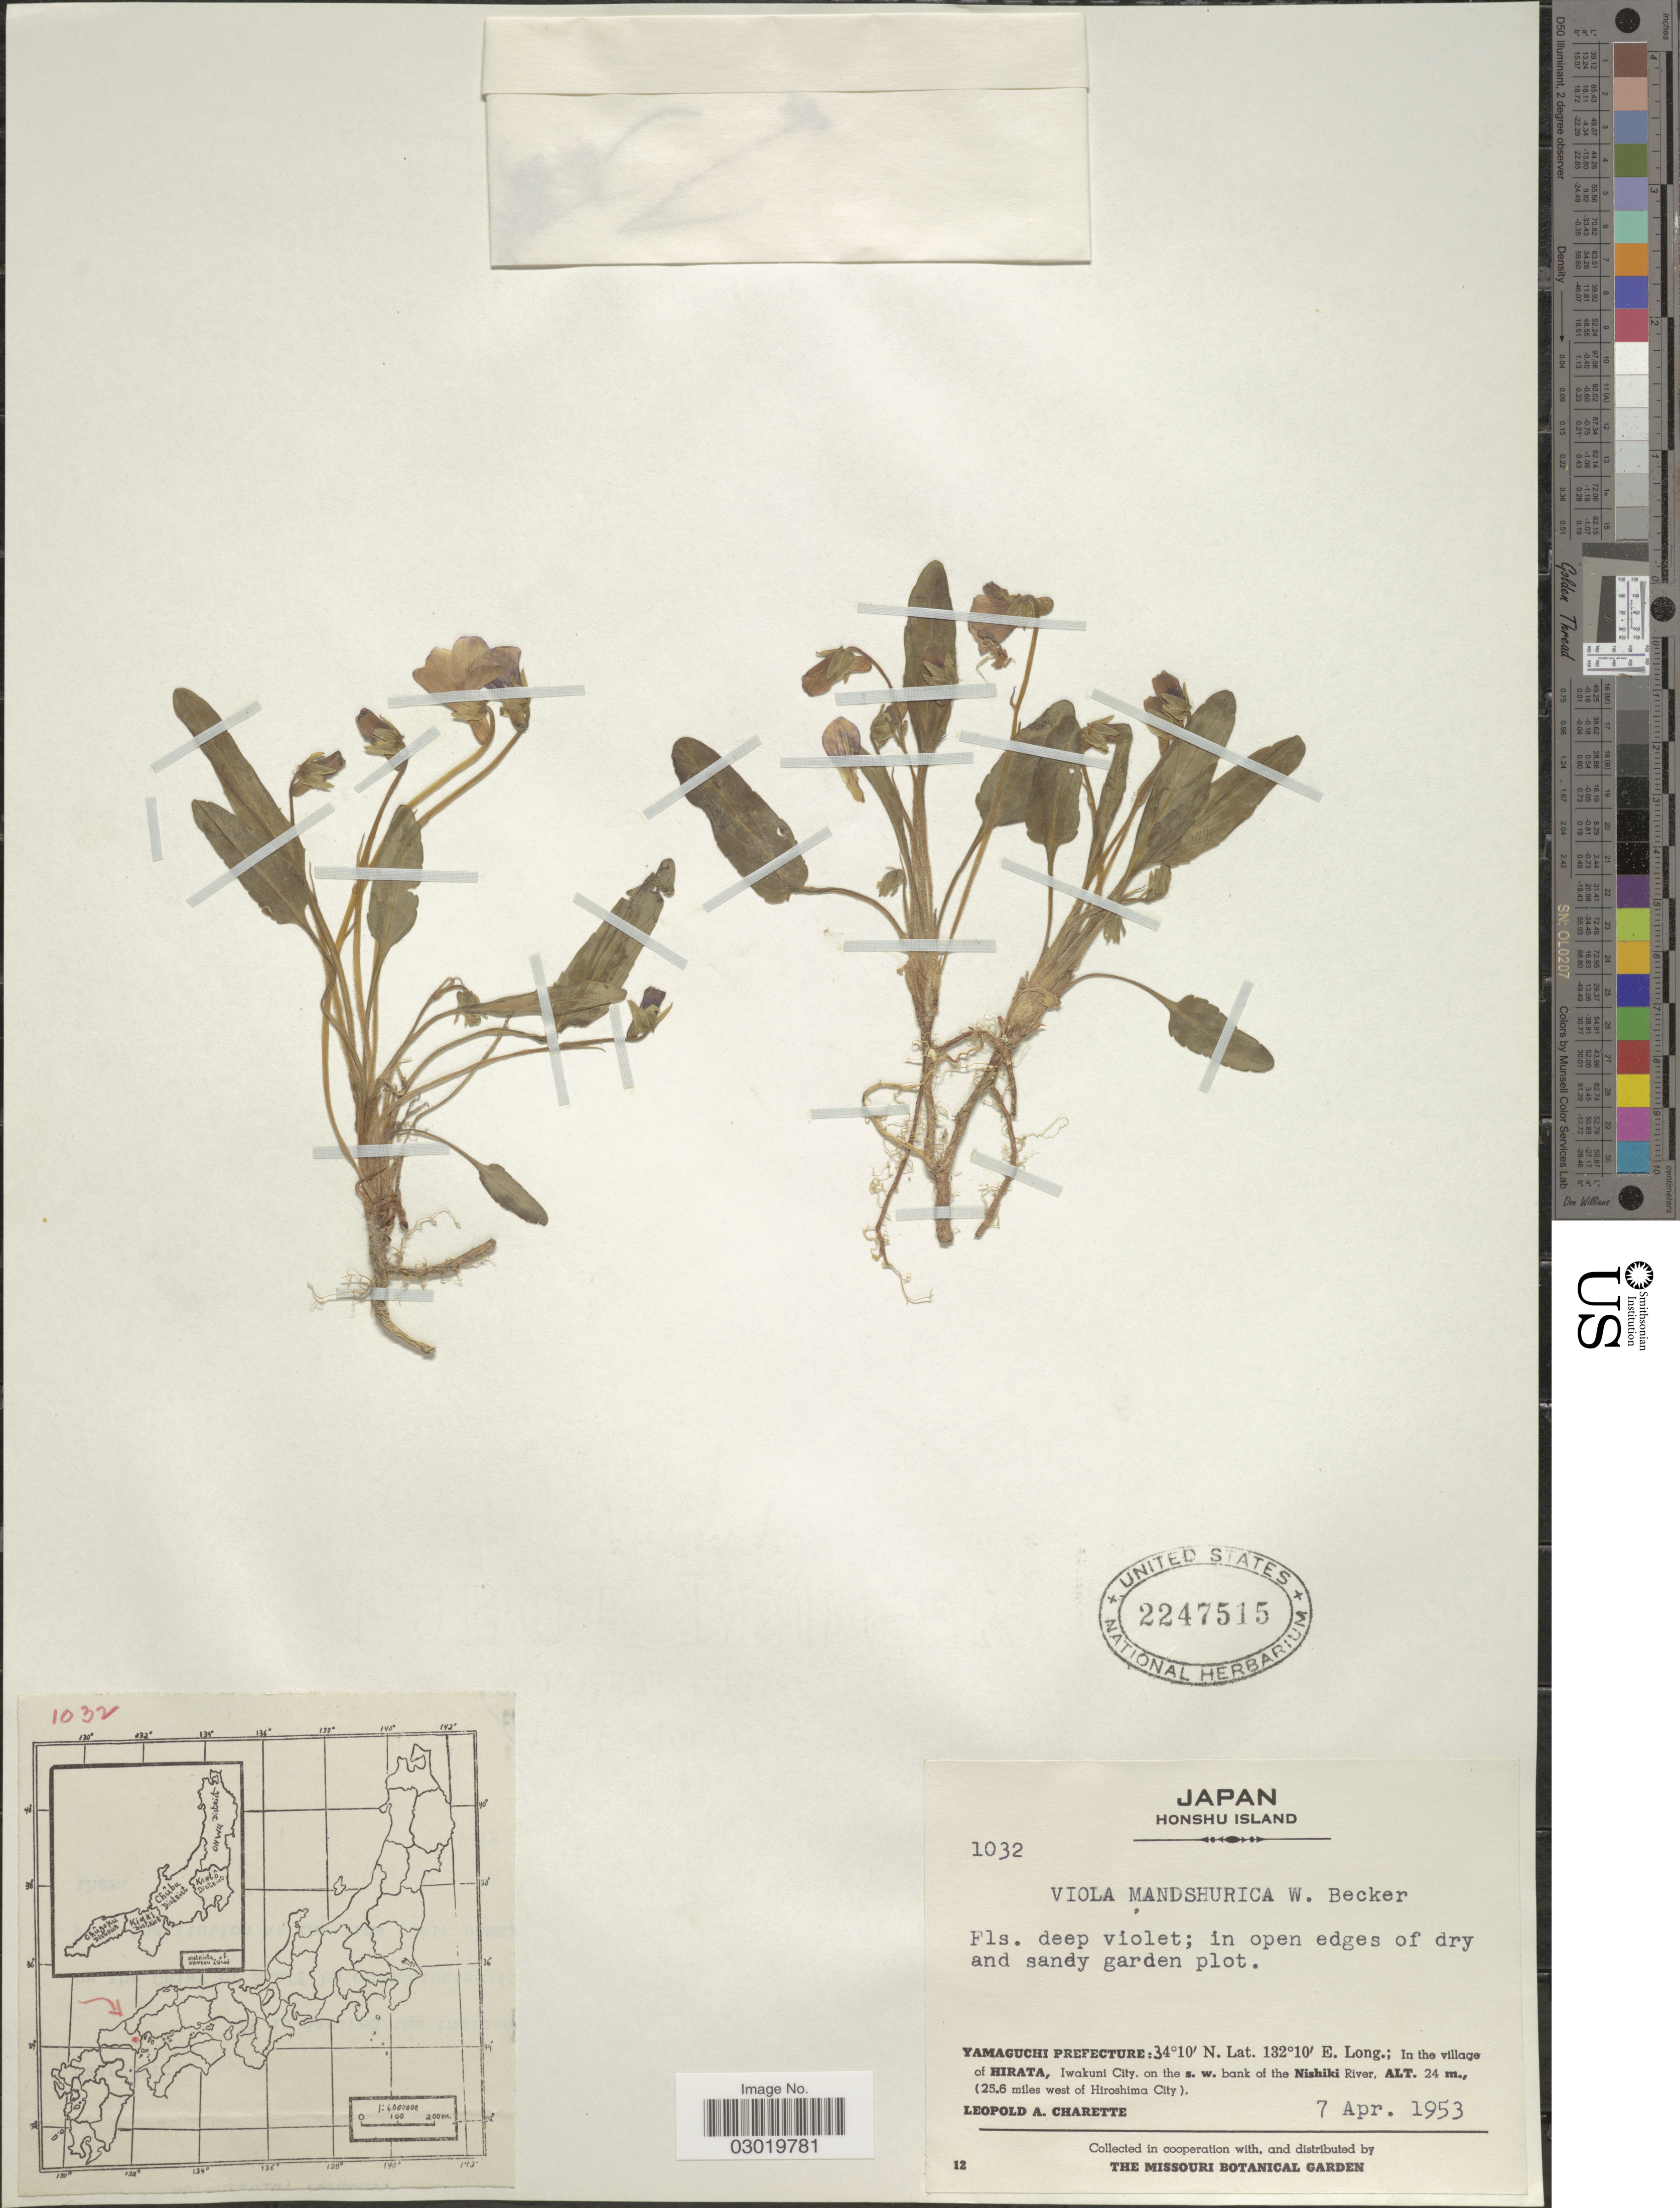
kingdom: Plantae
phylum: Tracheophyta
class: Magnoliopsida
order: Malpighiales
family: Violaceae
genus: Viola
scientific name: Viola mandshurica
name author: W. Becker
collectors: L. A. Charette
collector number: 1032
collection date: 1953-04-07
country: Japan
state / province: Yamaguti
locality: Honshu Island. Yamaguchi Prefecture; In the village of Hirata, Iwakuni City, on the s.w. bank of the Nishiki River, (25.6 miles west of Hiroshima City).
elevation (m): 24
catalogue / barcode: US 2247515